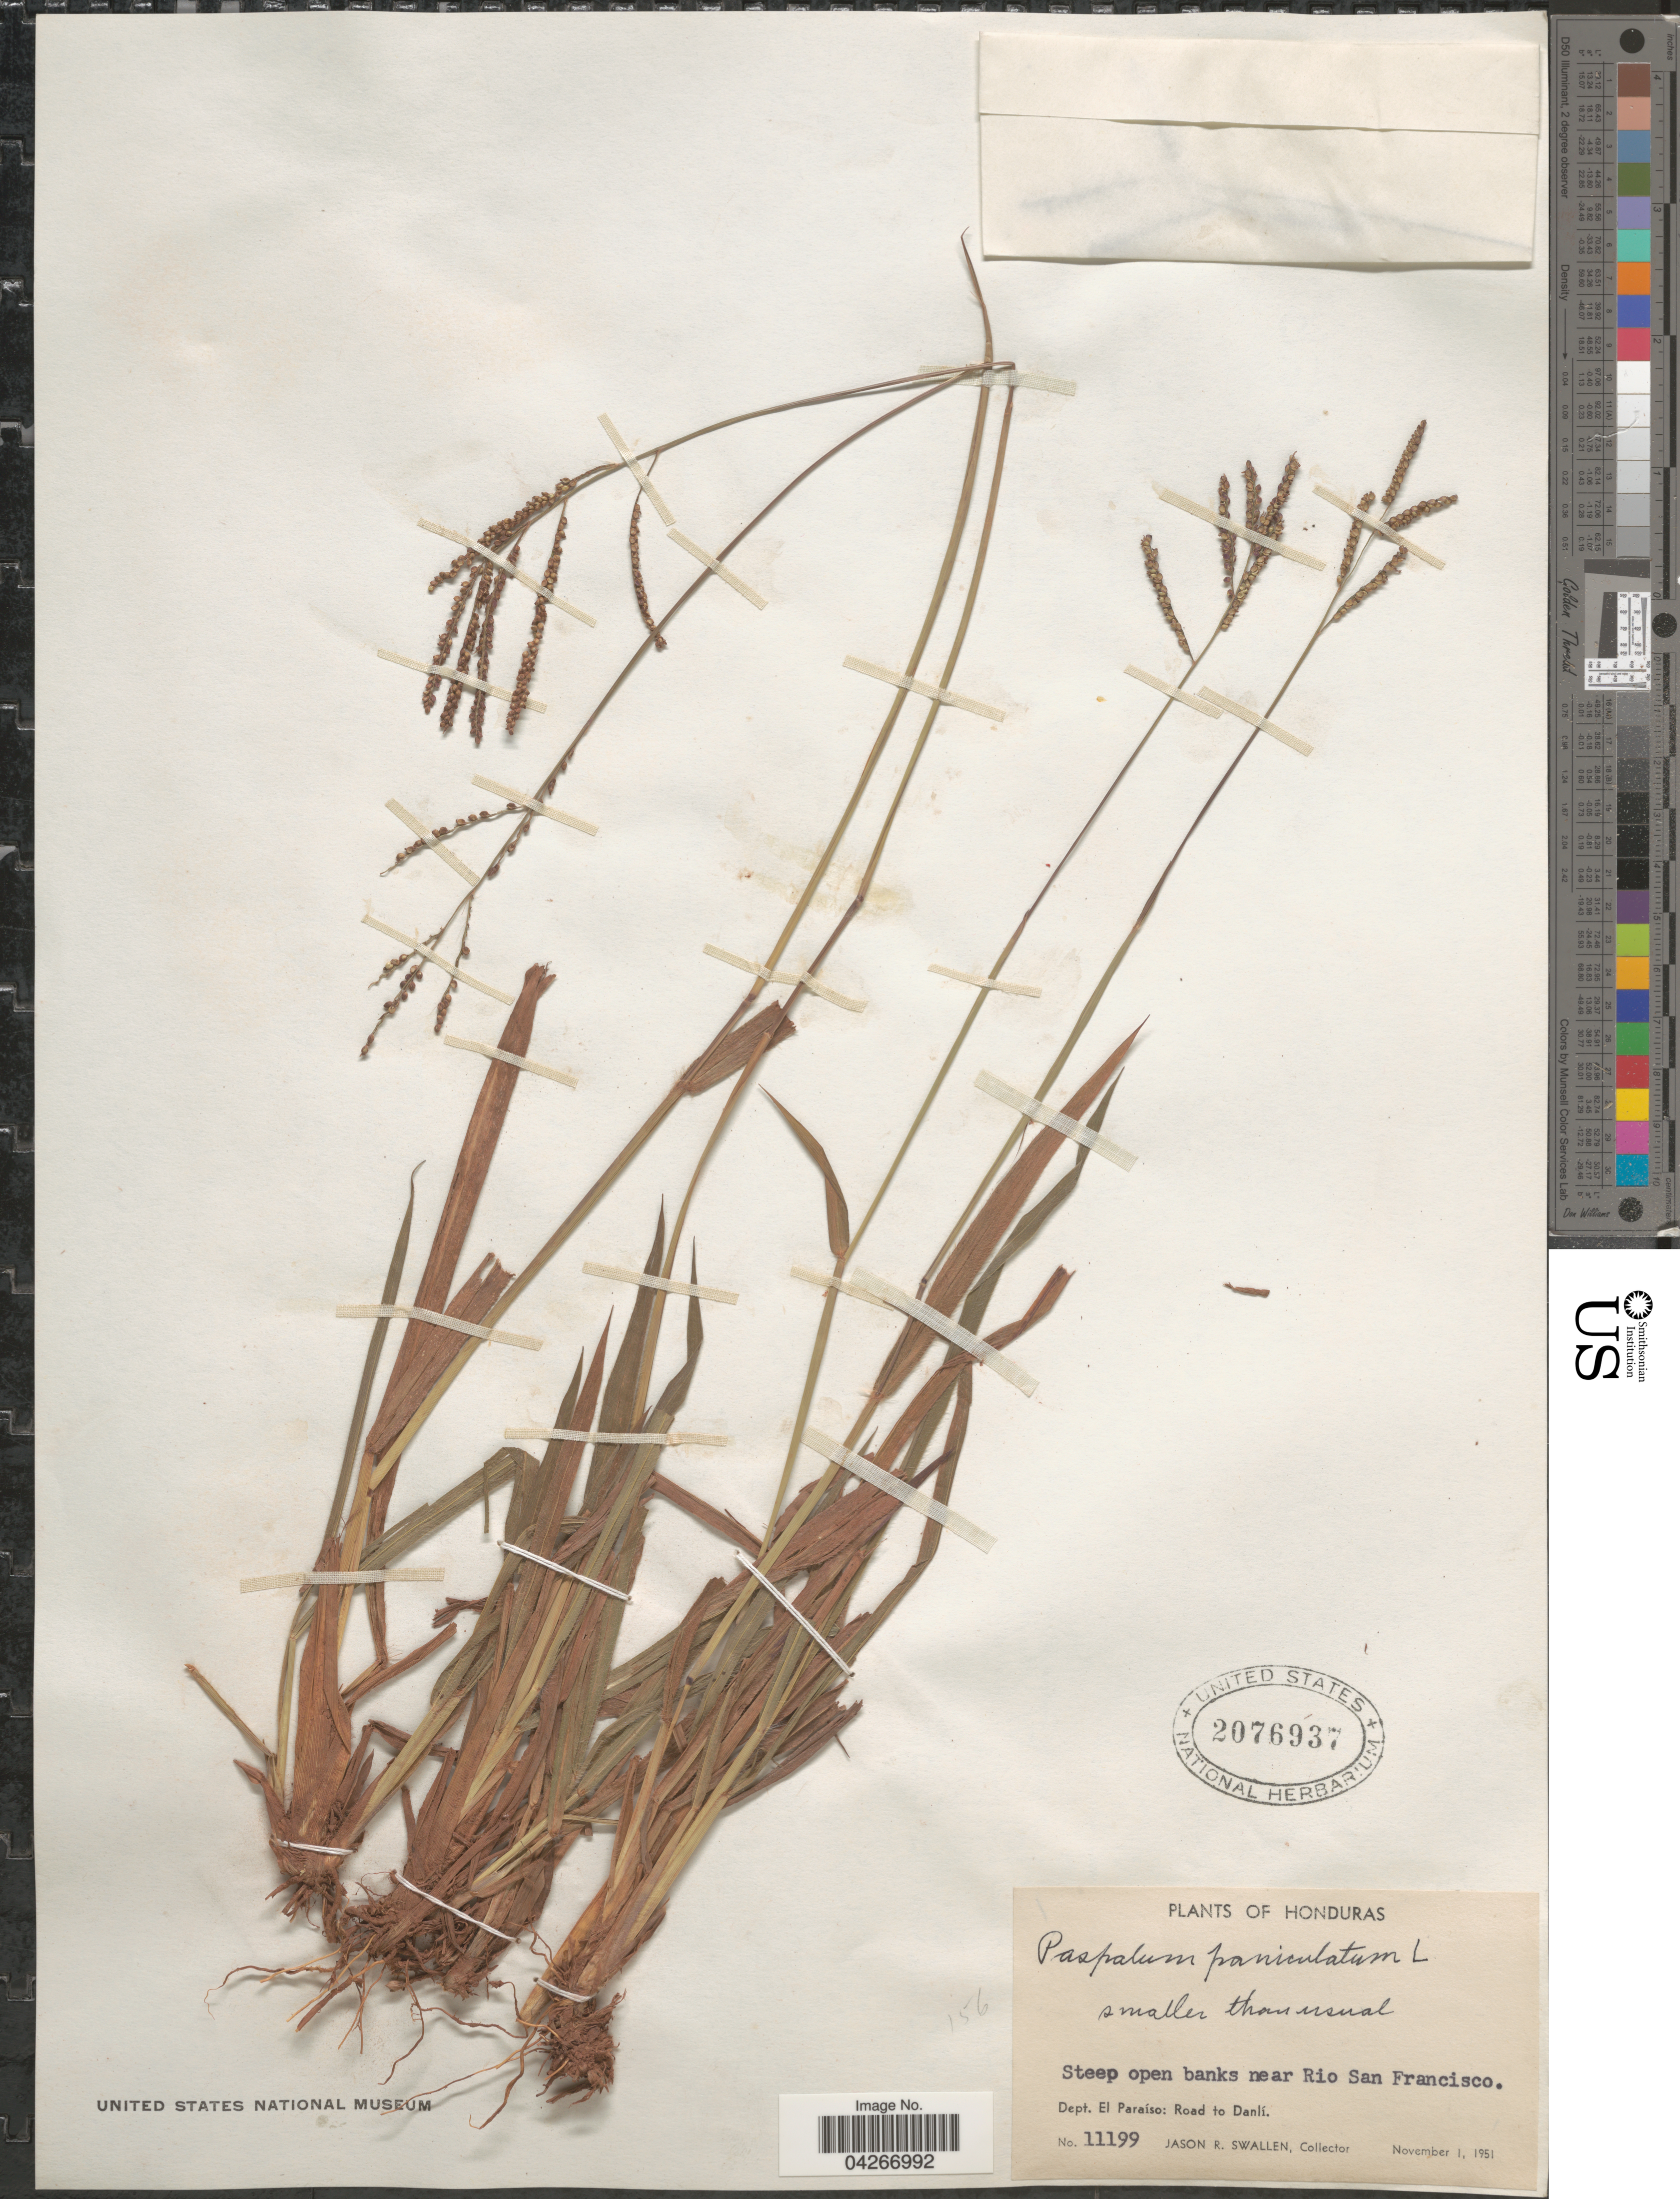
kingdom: Plantae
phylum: Tracheophyta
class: Liliopsida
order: Poales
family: Poaceae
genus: Paspalum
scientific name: Paspalum paniculatum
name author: L.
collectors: J. R. Swallen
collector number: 11199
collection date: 1951-11-01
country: Honduras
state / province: El Paraiso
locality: Steep open banks near Rio San Francisco. Dept. El Paraíso: Road to Danlí.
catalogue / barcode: US 2076937